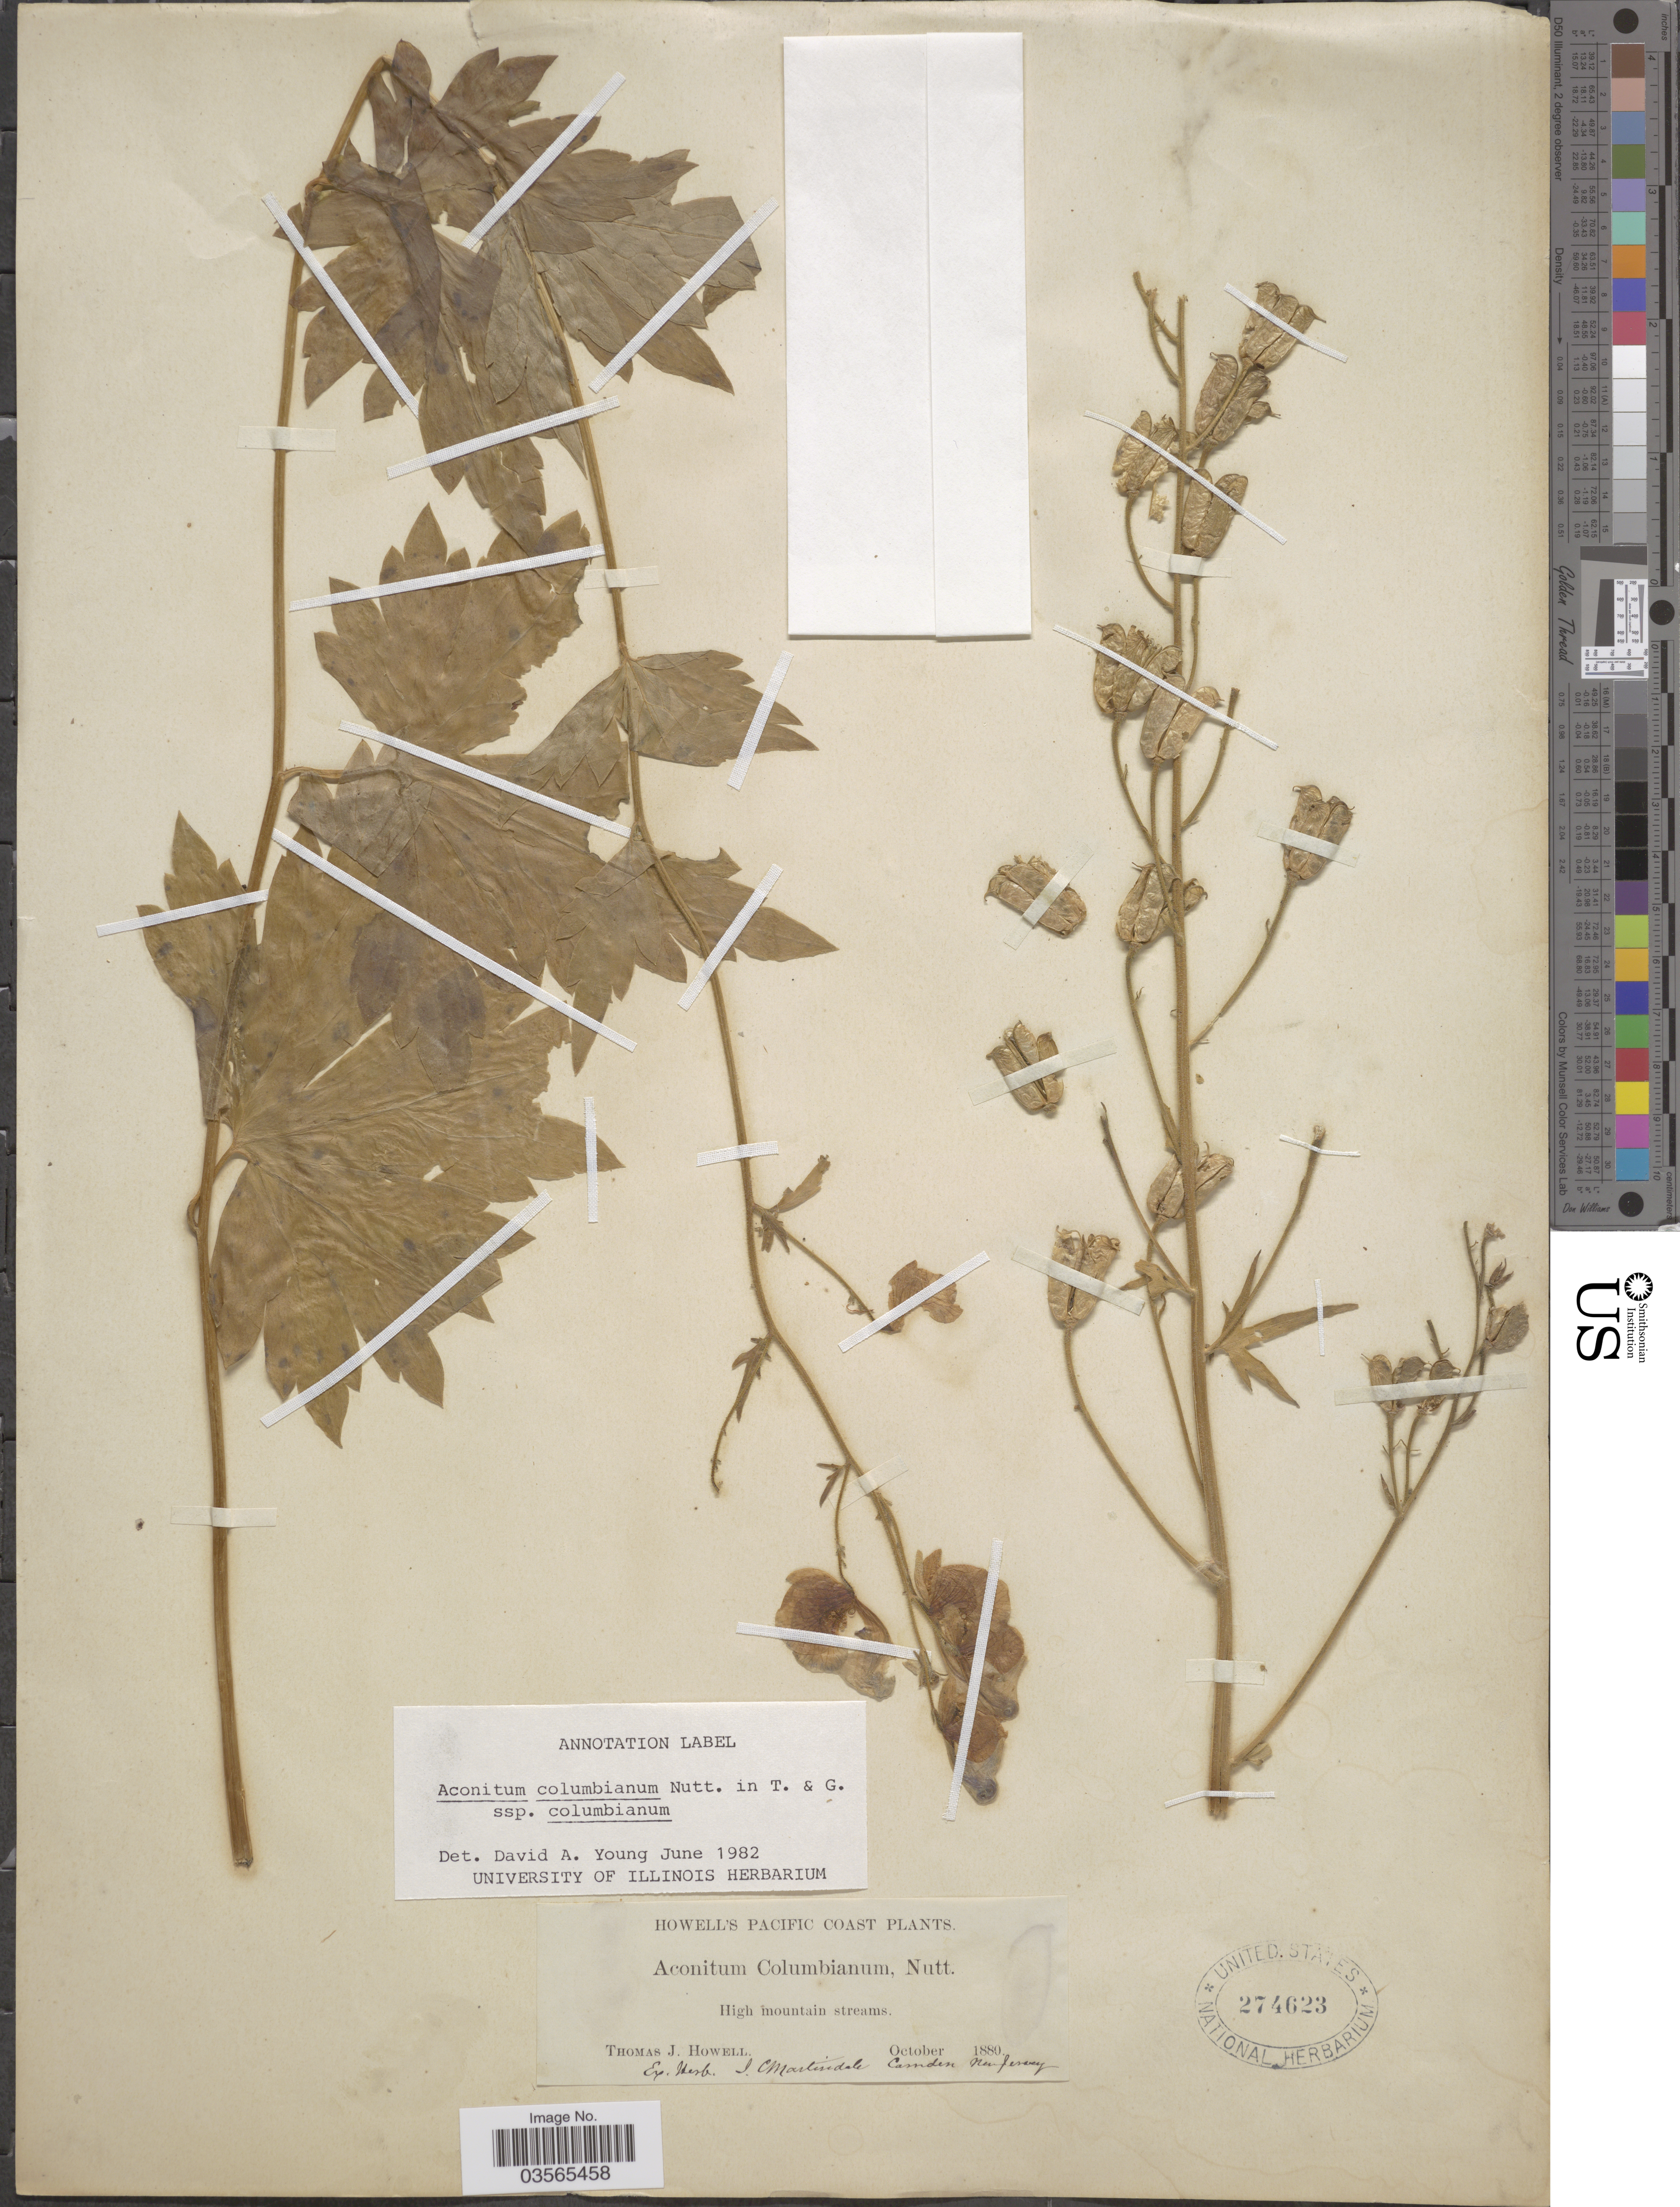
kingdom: Plantae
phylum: Tracheophyta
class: Magnoliopsida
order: Ranunculales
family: Ranunculaceae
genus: Aconitum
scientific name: Aconitum columbianum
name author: Nutt.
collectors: T. J. Howell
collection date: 1880-10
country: United States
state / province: New Jersey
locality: Pacific Coast. High mountain streams.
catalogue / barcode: US 274623